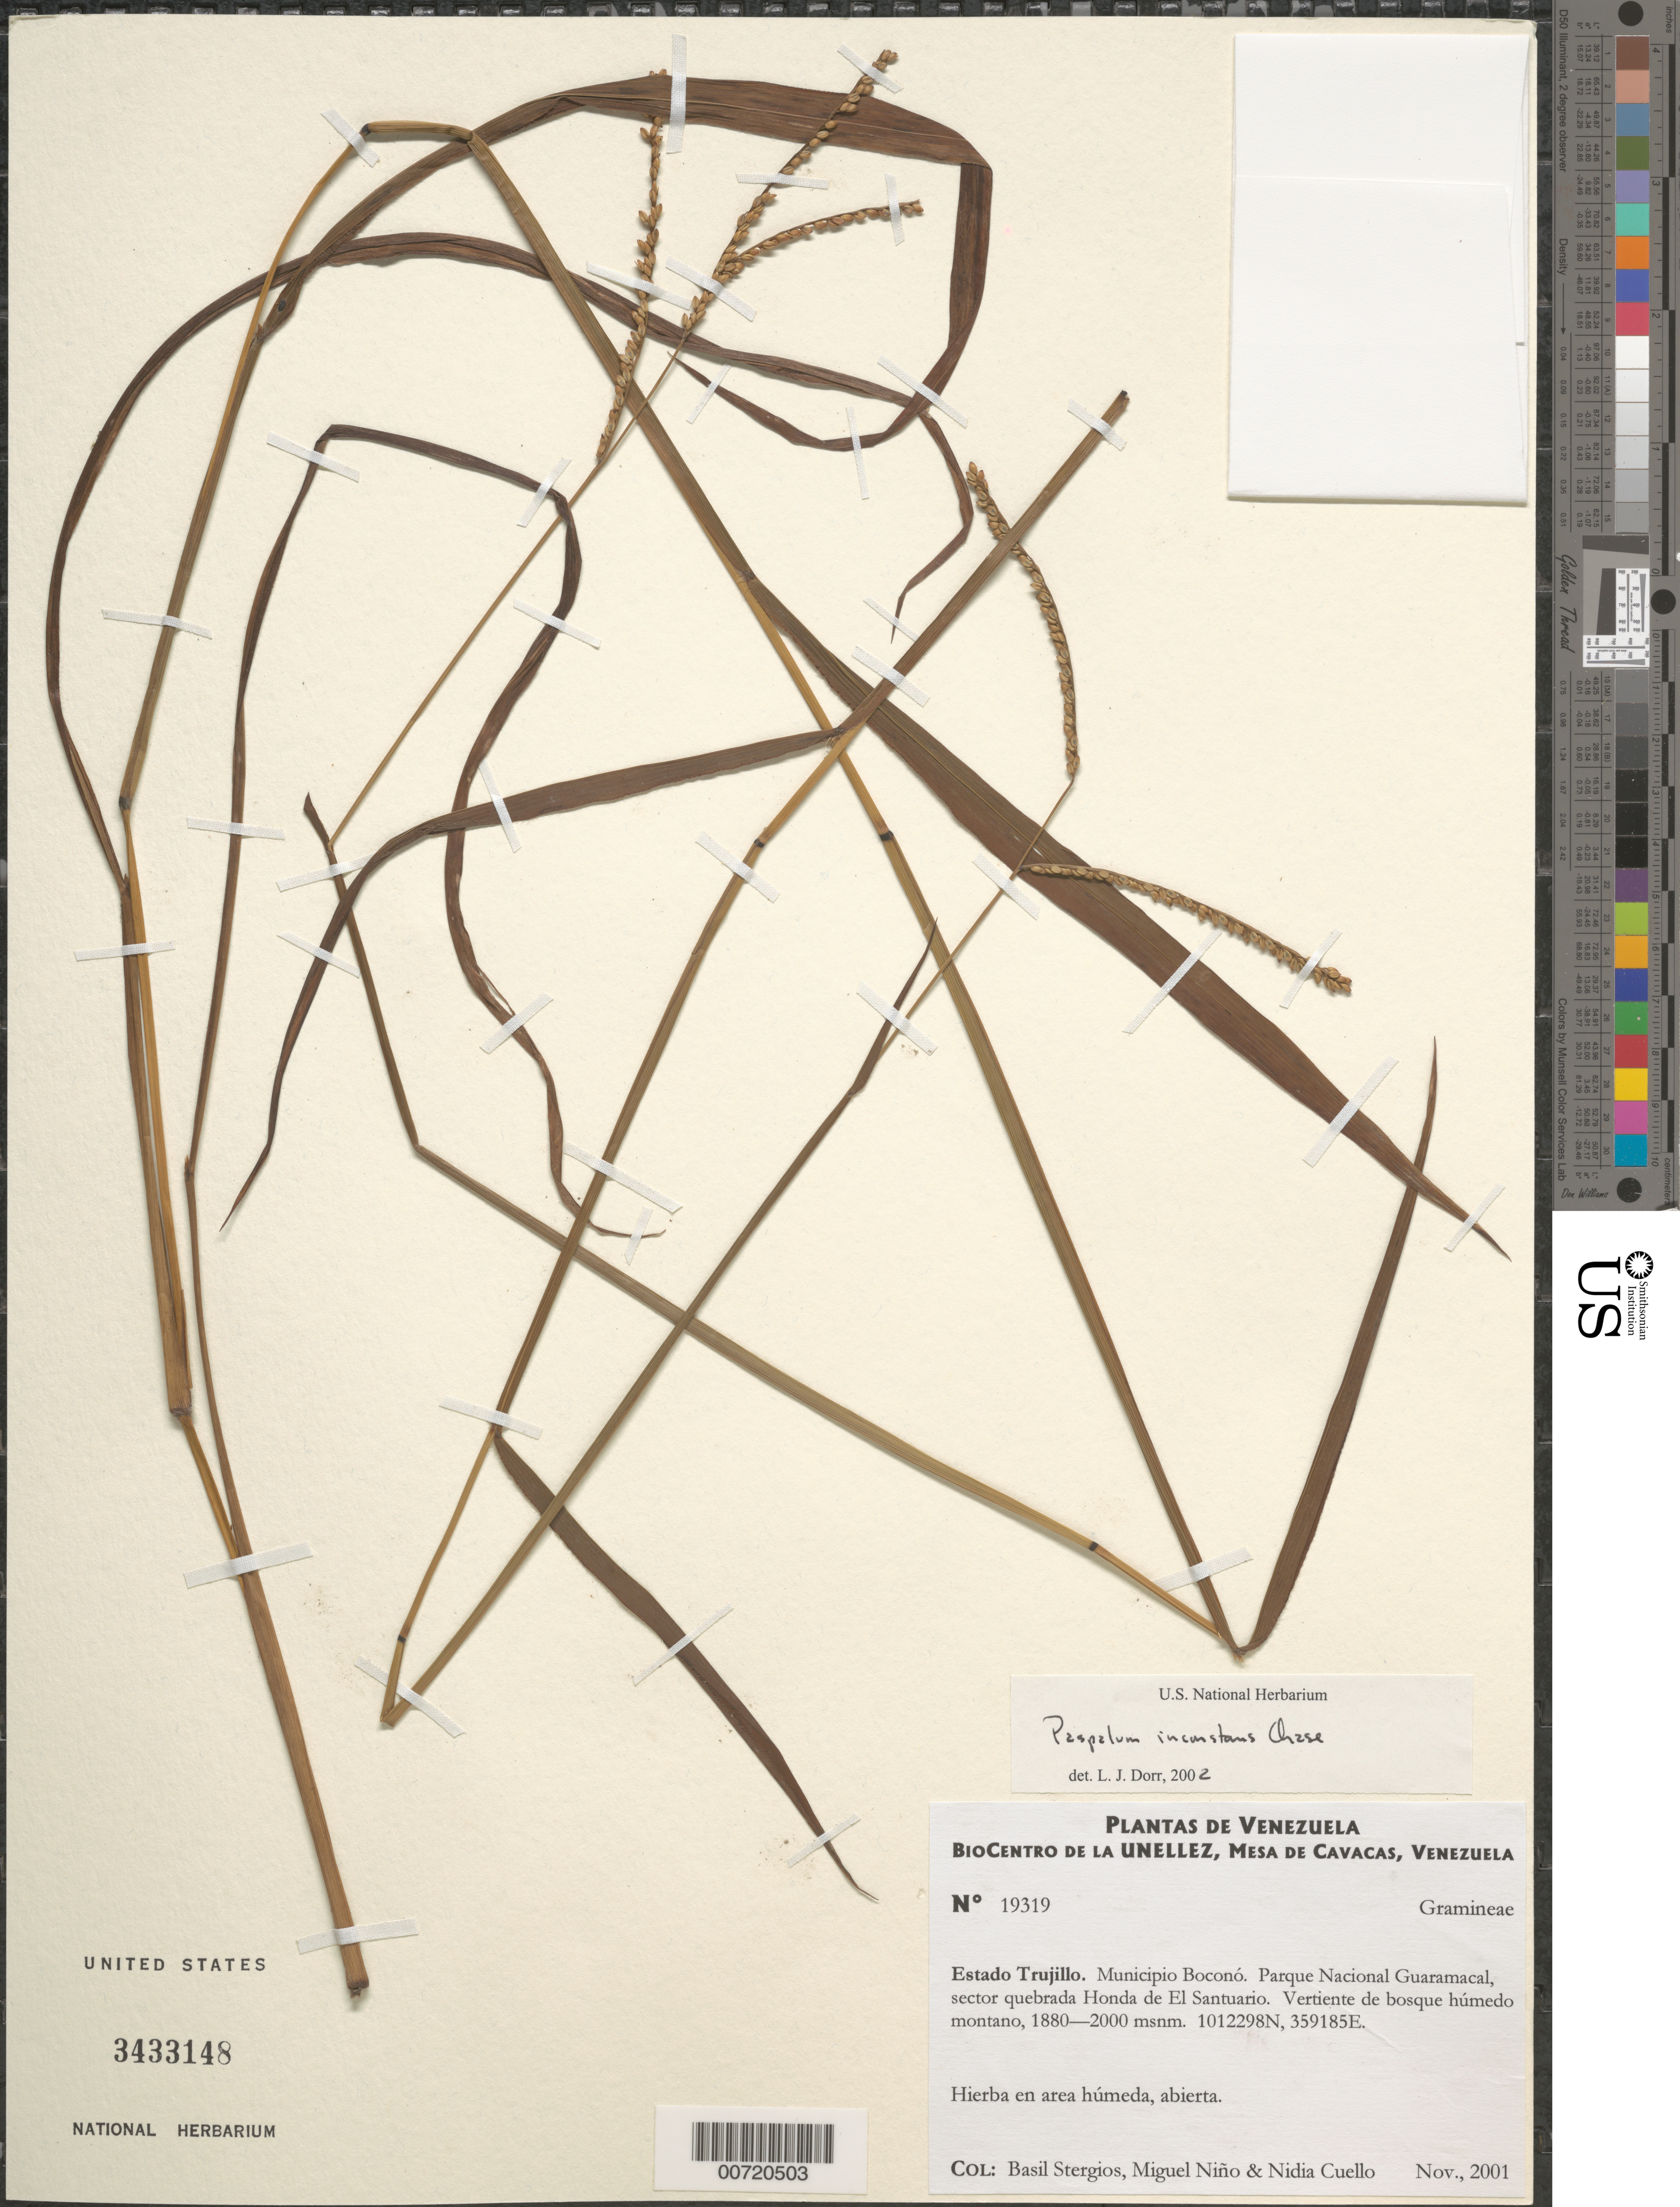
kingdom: Plantae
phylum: Tracheophyta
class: Liliopsida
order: Poales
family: Poaceae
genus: Paspalum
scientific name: Paspalum inconstans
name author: Chase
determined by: Dorr, L. J., (BOT), Smithsonian Institution - National Museum of Natural History (UNITED STATES)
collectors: B. G. Stergios, S. M. Niño & N. L. Cuello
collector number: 19319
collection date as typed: Nov 2001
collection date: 2001-11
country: Venezuela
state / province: Trujillo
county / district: Boconó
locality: Parque Nacional Guaramacal. Sector quebrada Honda de El Santuario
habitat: Vertiente de bosque húmedo montano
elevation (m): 1880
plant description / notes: PORT, US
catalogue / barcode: US 3433148